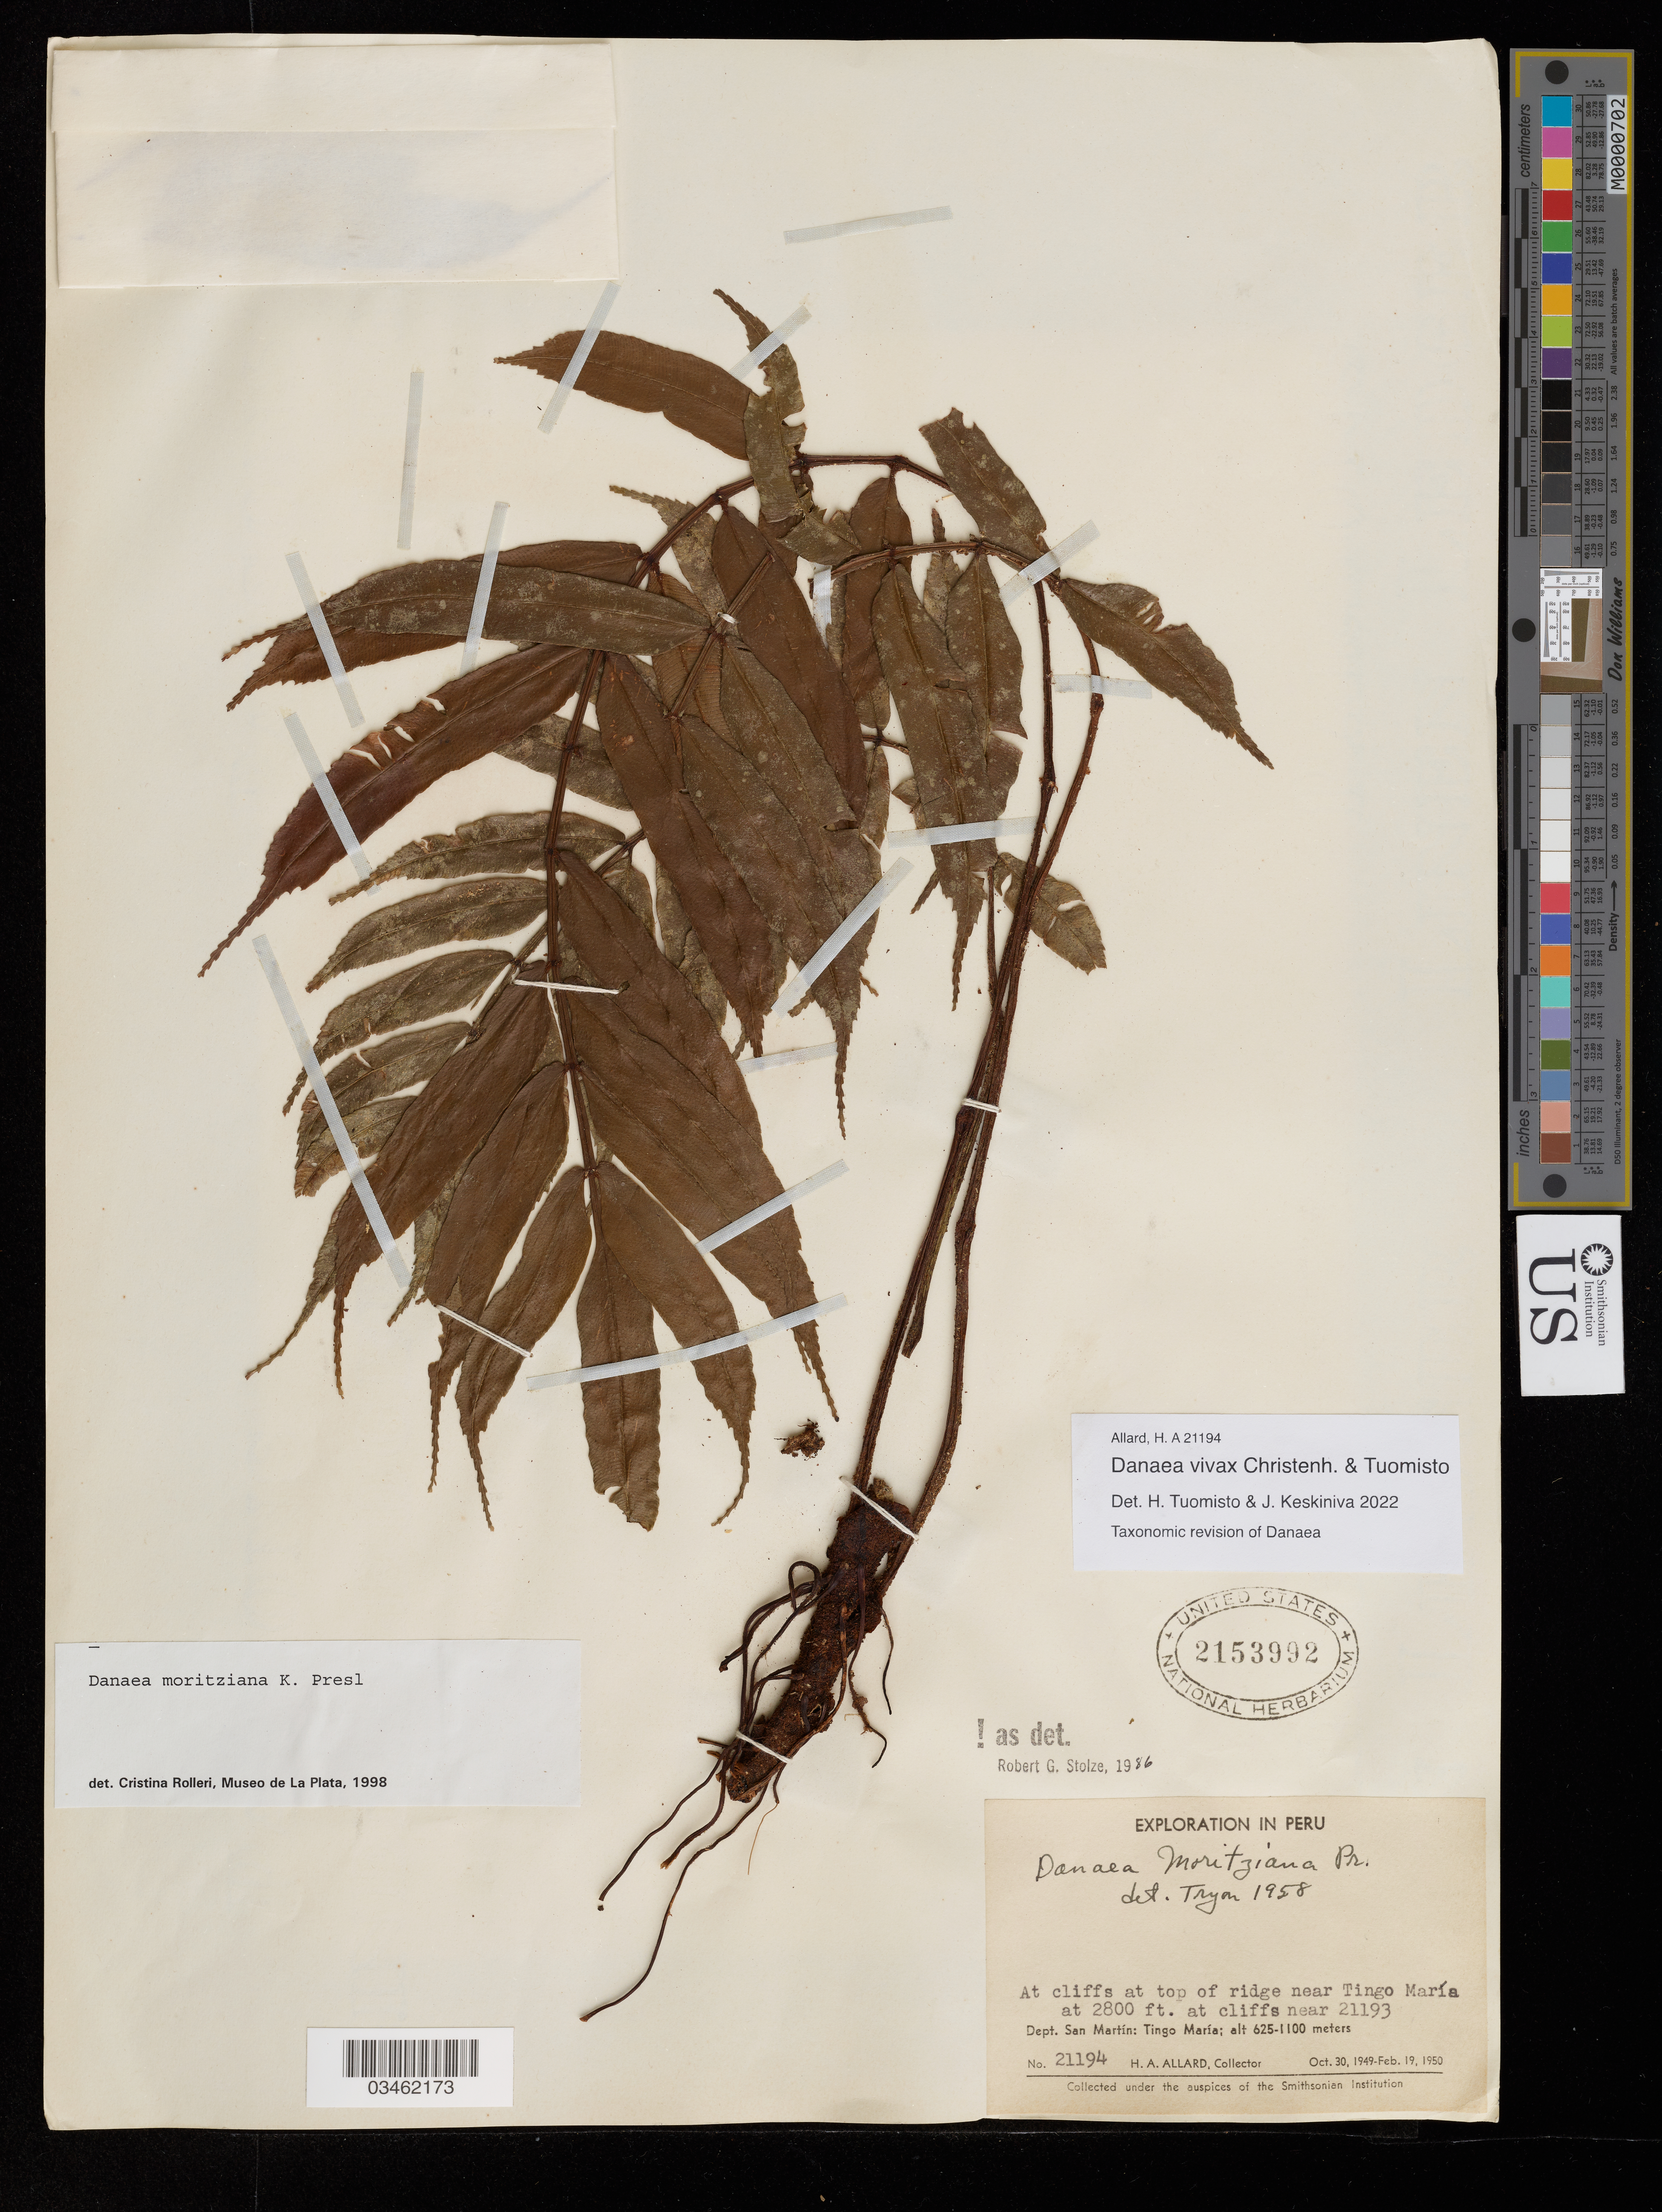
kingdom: Plantae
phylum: Tracheophyta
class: Polypodiopsida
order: Marattiales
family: Marattiaceae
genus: Danaea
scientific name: Danaea vivax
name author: Christenh. & Tuomisto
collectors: H. A. Allard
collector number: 21194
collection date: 1949-10-30/1950-02-19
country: Peru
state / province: San Martin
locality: Exploration in Peru. At cliffs at top of ridge near Tingo María. At cliffs near 21193. Dept. San Martín: Tingo María.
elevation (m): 625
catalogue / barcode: US 2153992